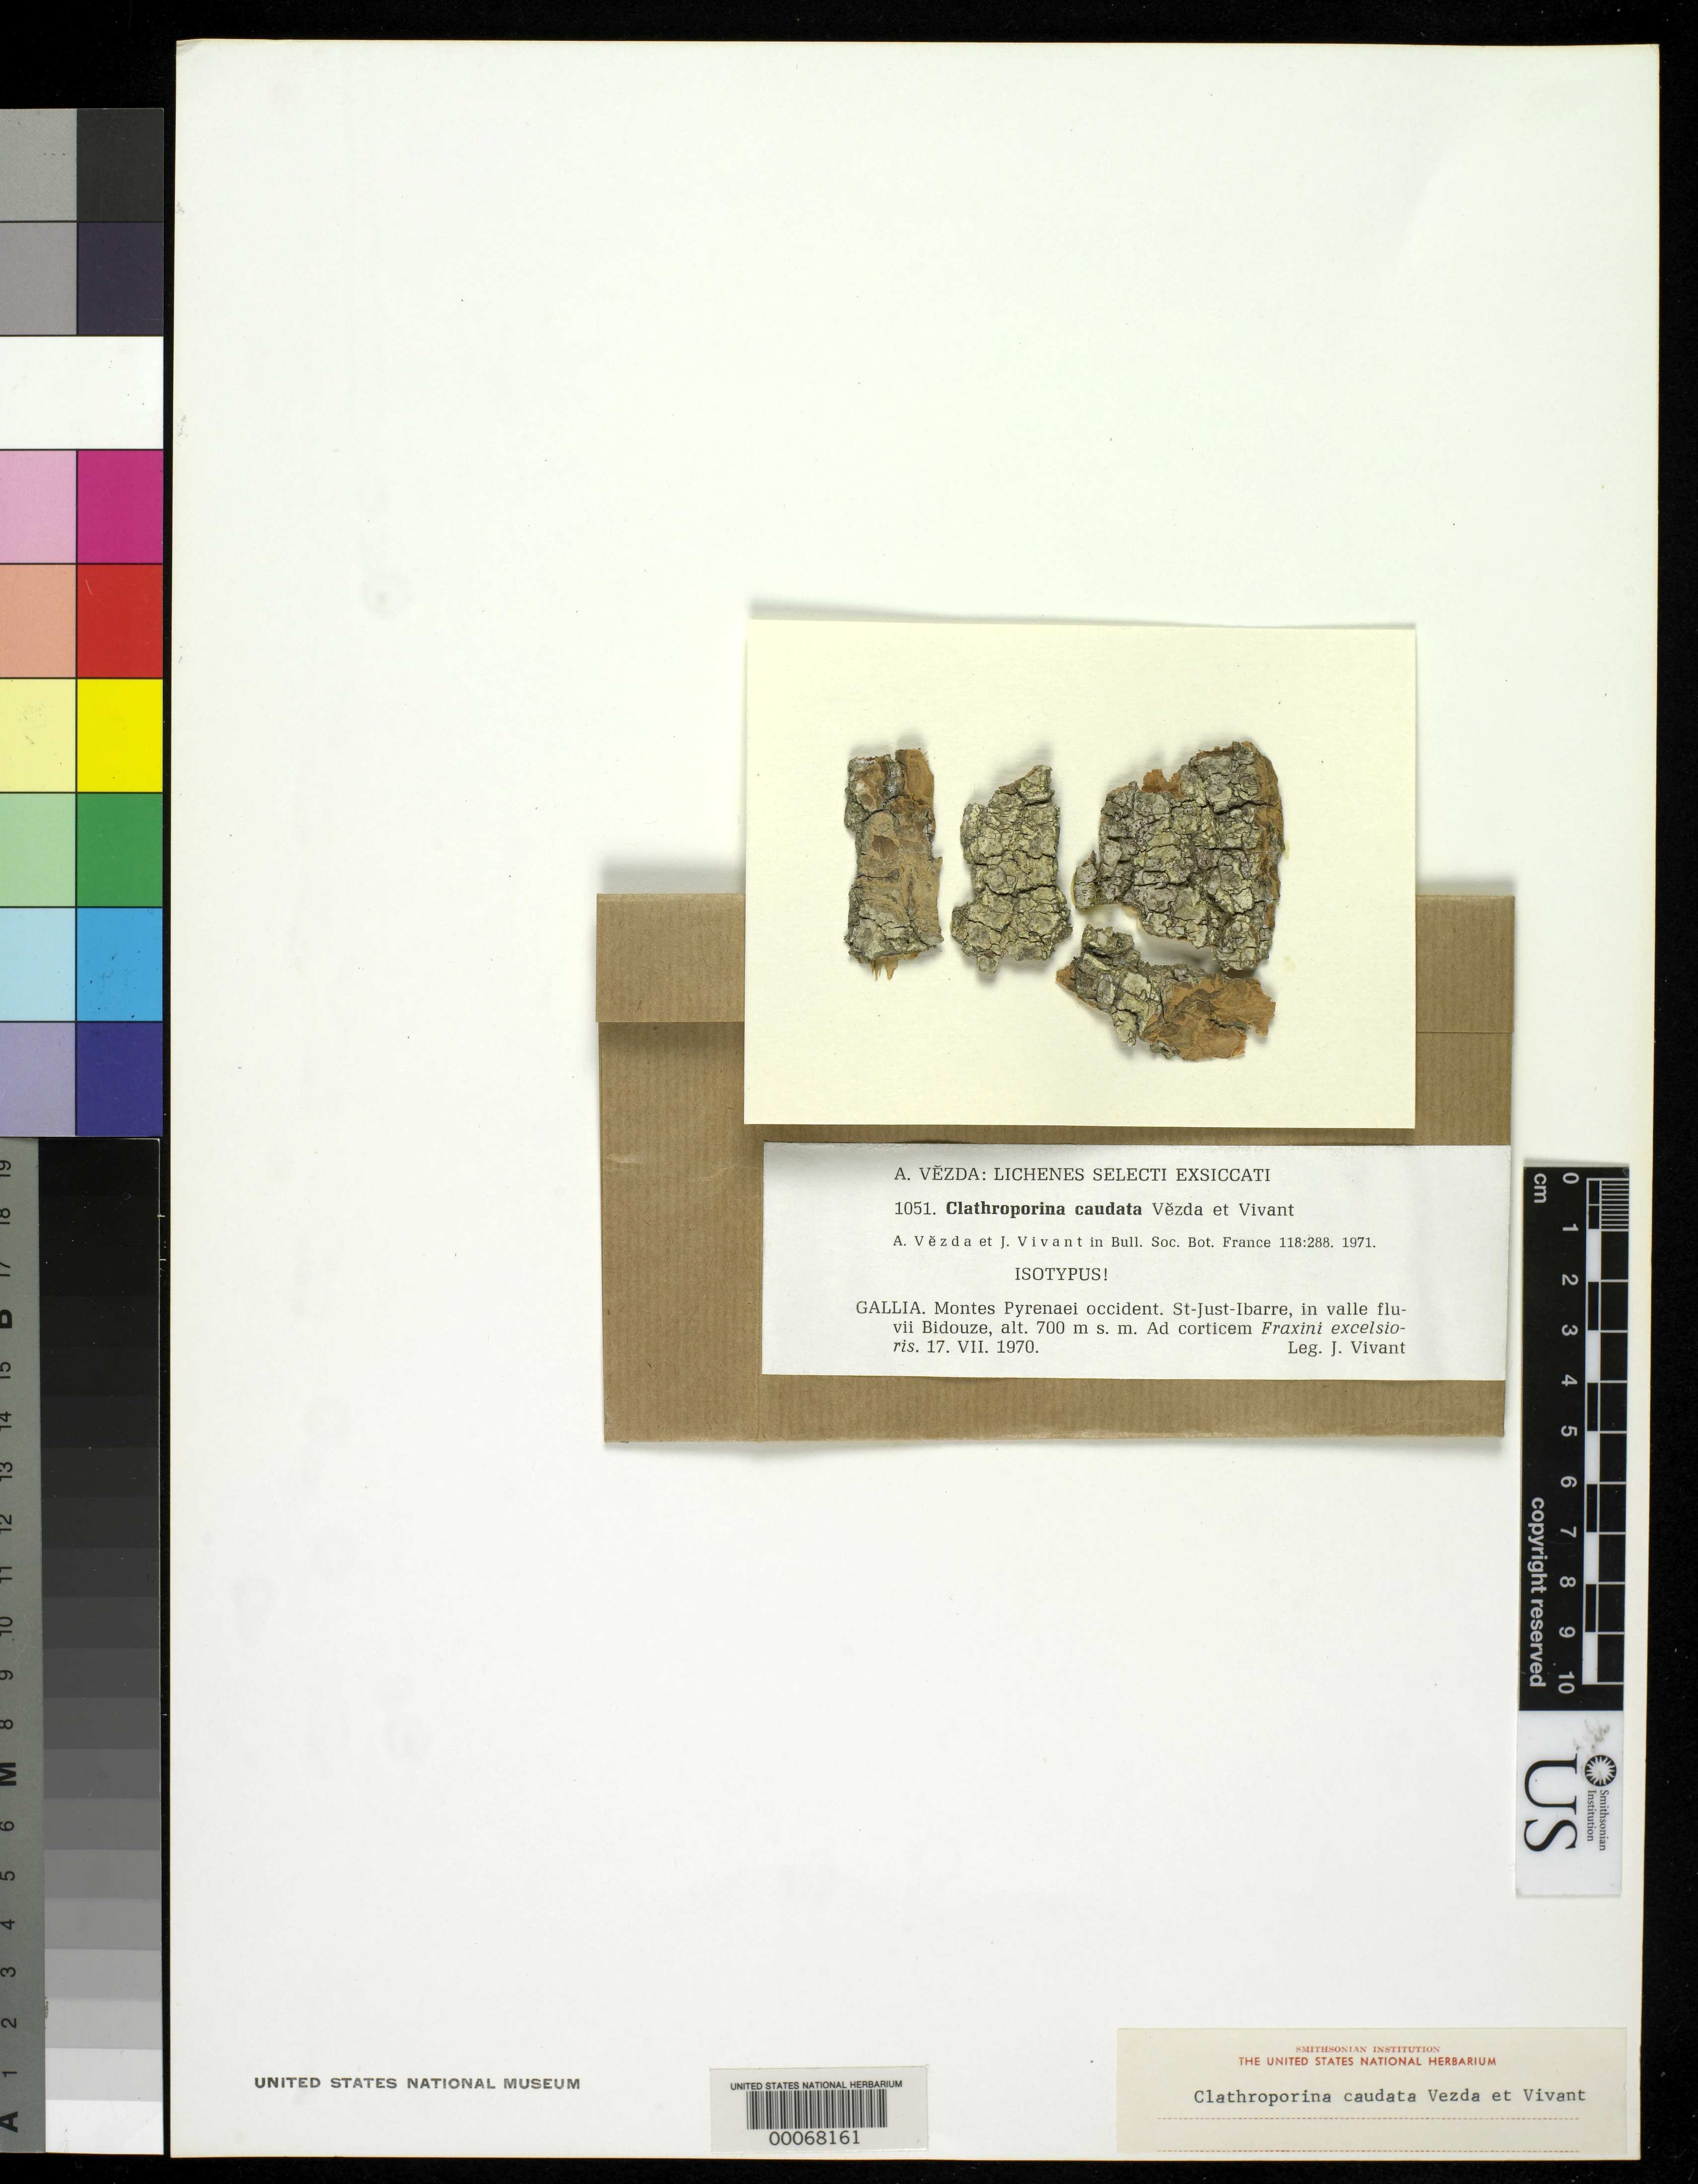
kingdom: Fungi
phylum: Ascomycota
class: Lecanoromycetes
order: Ostropales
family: Porinaceae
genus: Clathroporina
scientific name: Clathroporina caudata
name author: Vezda & Vivant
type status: Isotype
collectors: J. Vivant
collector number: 1051 (Vezda No.)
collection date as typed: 17 Dec 1970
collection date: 1970-12-17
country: France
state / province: Occitanie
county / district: Pyrénées-Orientales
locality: Montes Pyrenaei occid. St-Just-Ibarre, in valle Fluvii Bidouze. [Western Pyrenees Mountains, St-Just-Ibarre, in the valley of the Bidouze River.]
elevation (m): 700